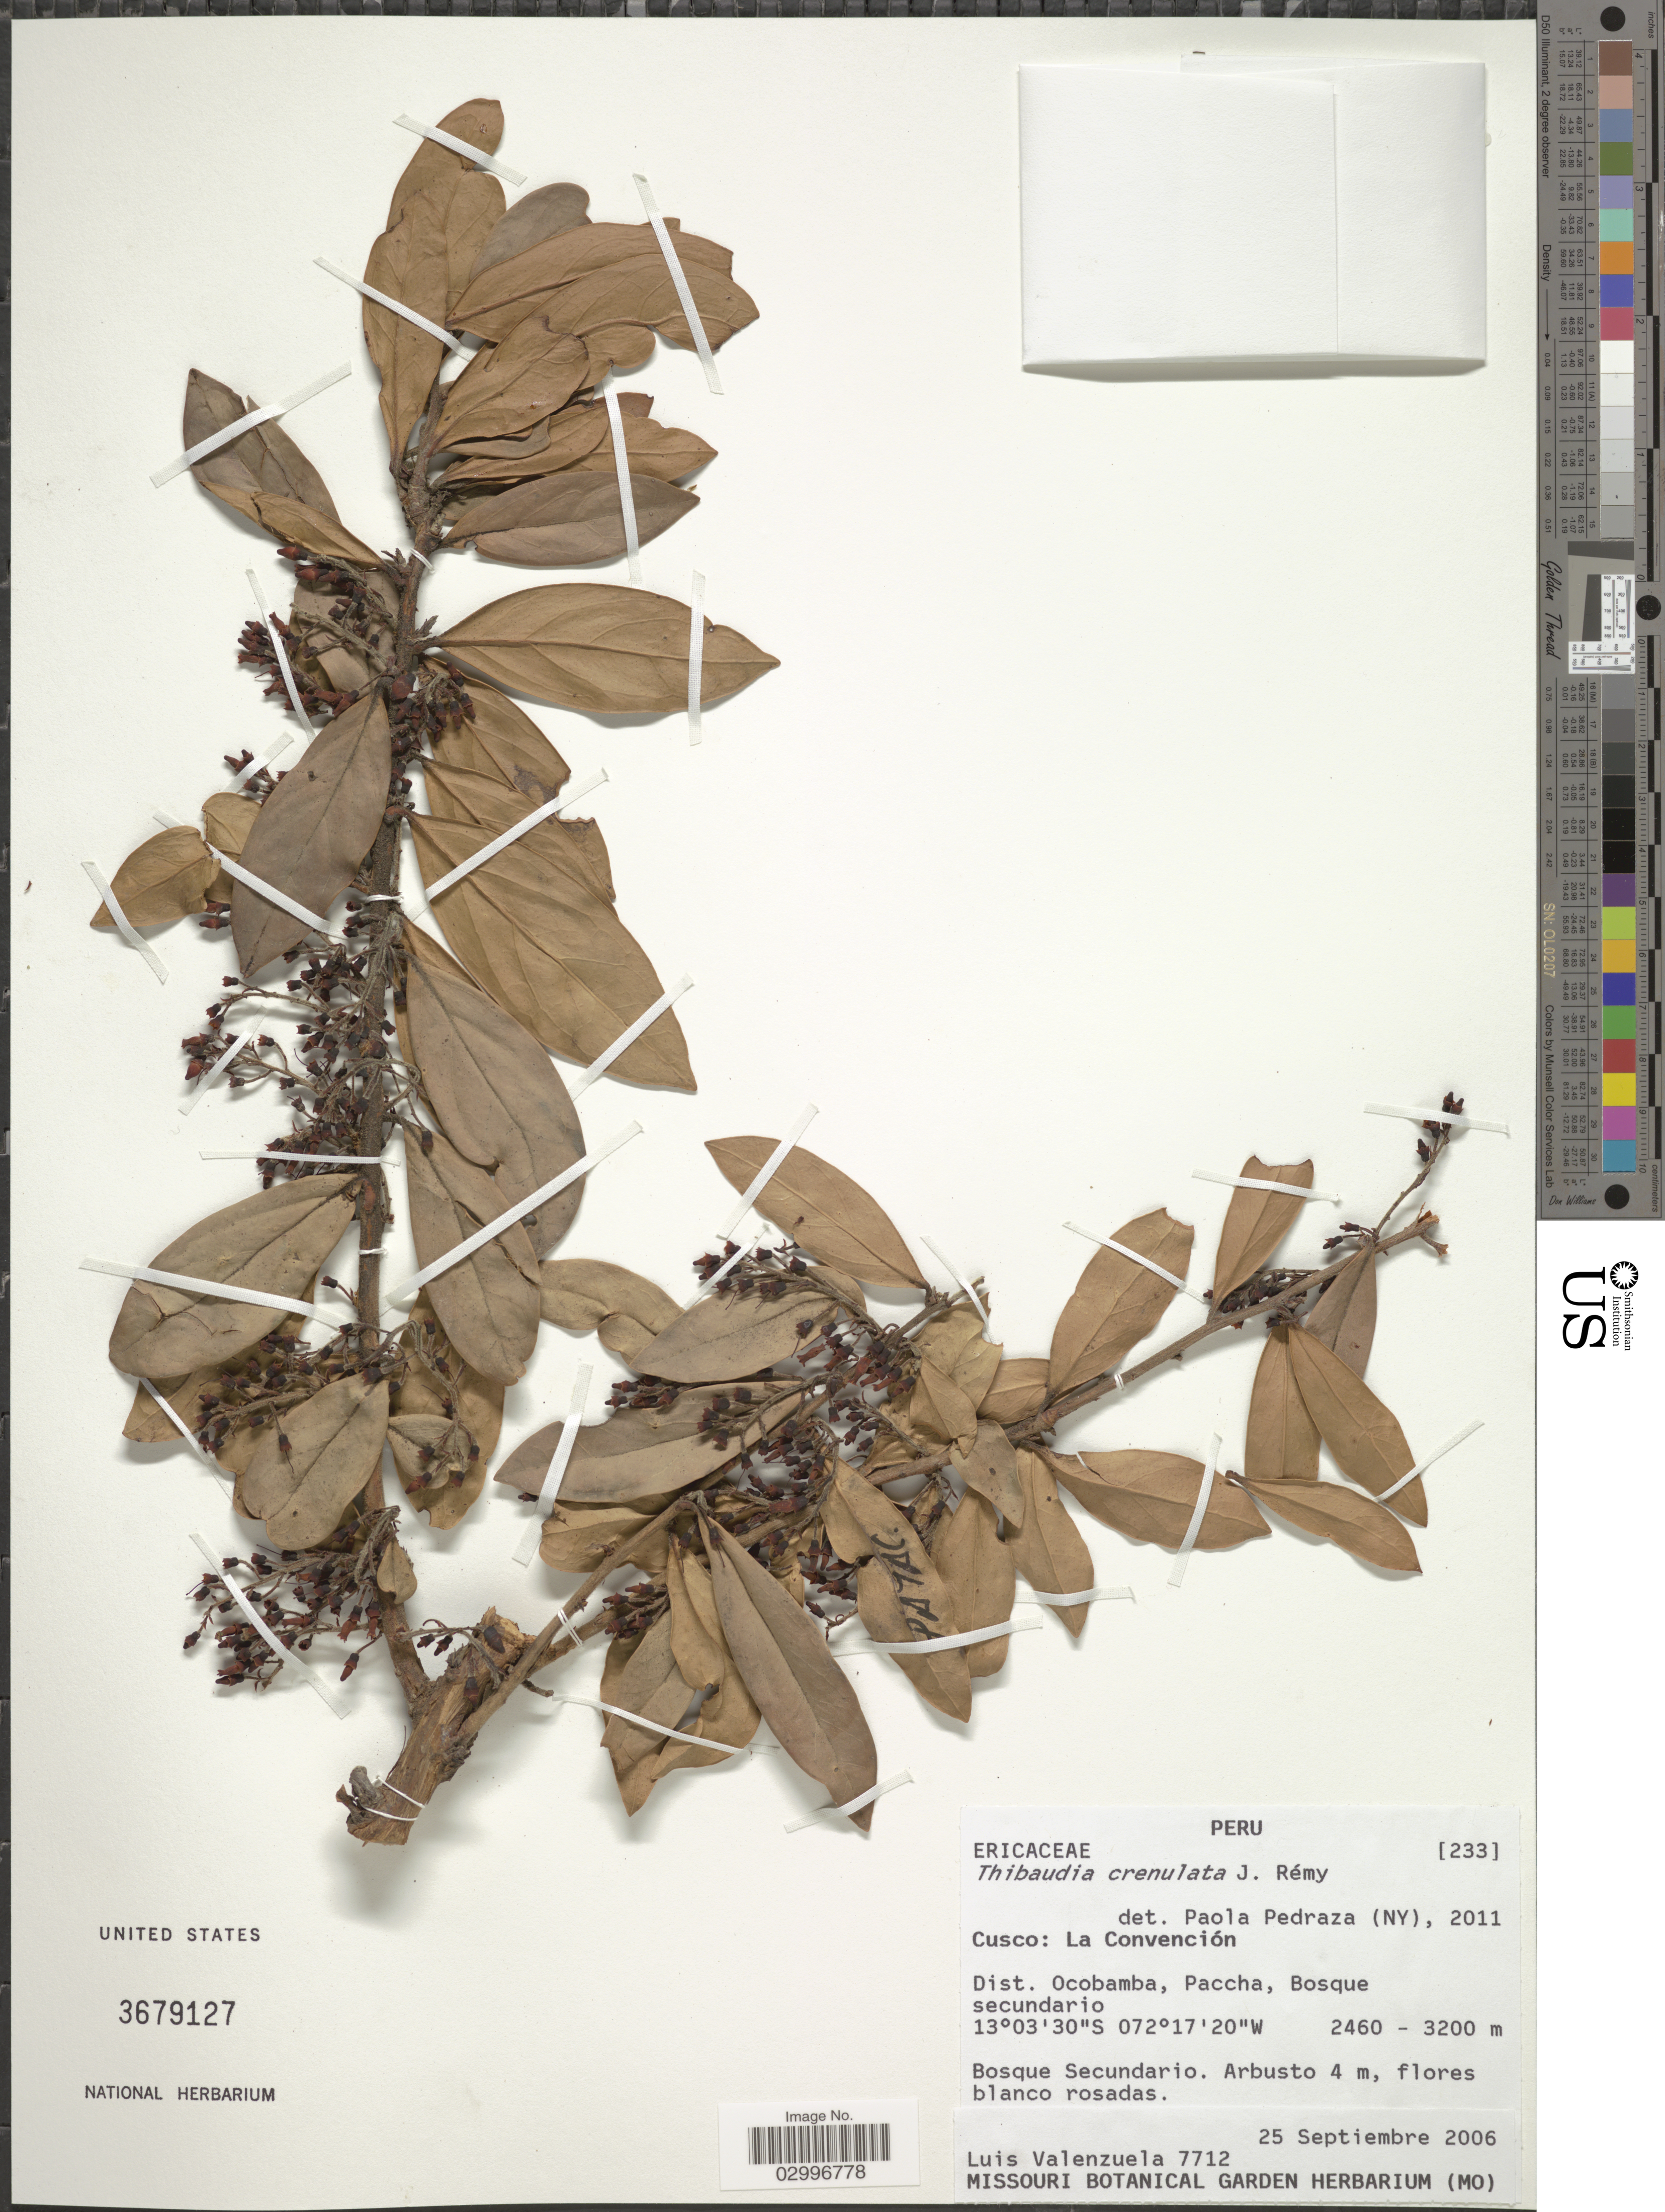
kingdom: Plantae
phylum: Tracheophyta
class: Magnoliopsida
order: Ericales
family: Ericaceae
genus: Thibaudia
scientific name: Thibaudia crenulata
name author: J. Rémy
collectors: L. Valenzuela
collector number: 7712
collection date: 2006-09-25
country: Peru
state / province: Cusco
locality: La Convención. Dist. Ocobamba, Paccha.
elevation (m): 2460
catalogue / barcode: US 3679127